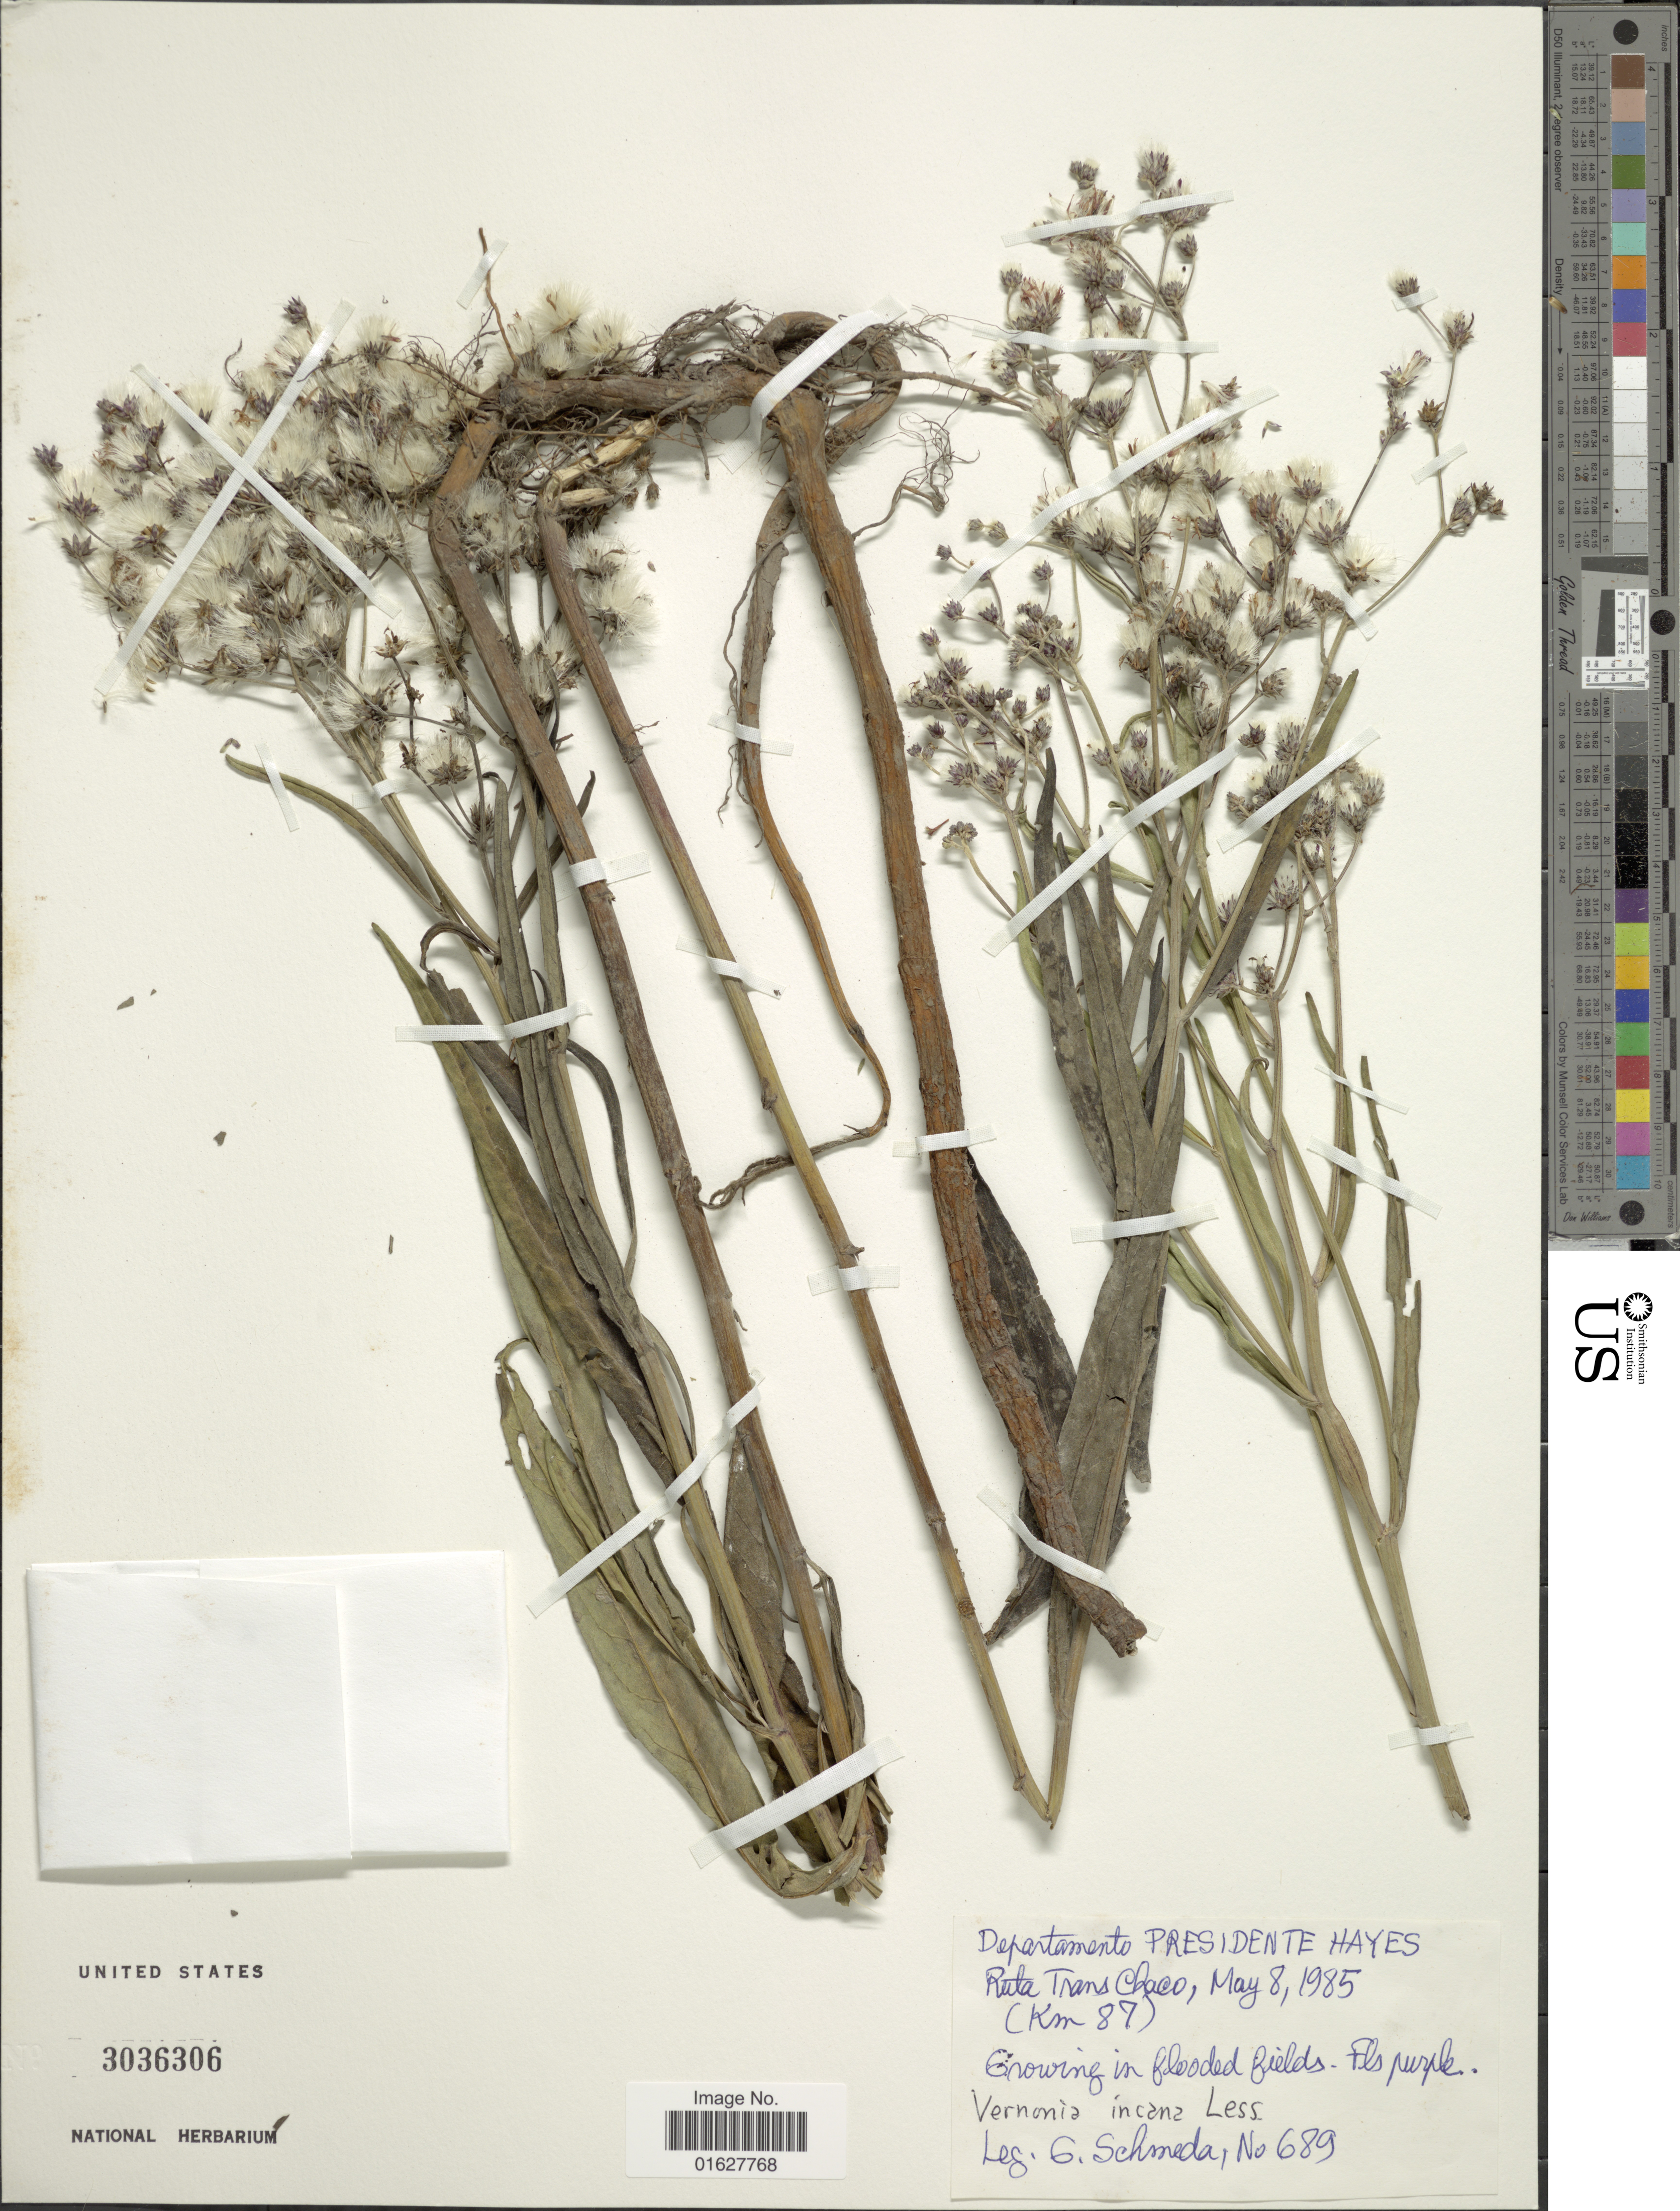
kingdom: Plantae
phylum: Tracheophyta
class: Magnoliopsida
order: Asterales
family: Asteraceae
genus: Vernonia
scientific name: Vernonia incana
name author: Less.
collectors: G. Schmeda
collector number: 689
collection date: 1985-05-08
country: Paraguay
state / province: Presidente Hayes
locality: Departamento Presidente Hayes. Ruta Trans Chaco. (Km 87) Growing in flooded fields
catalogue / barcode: US 3036306